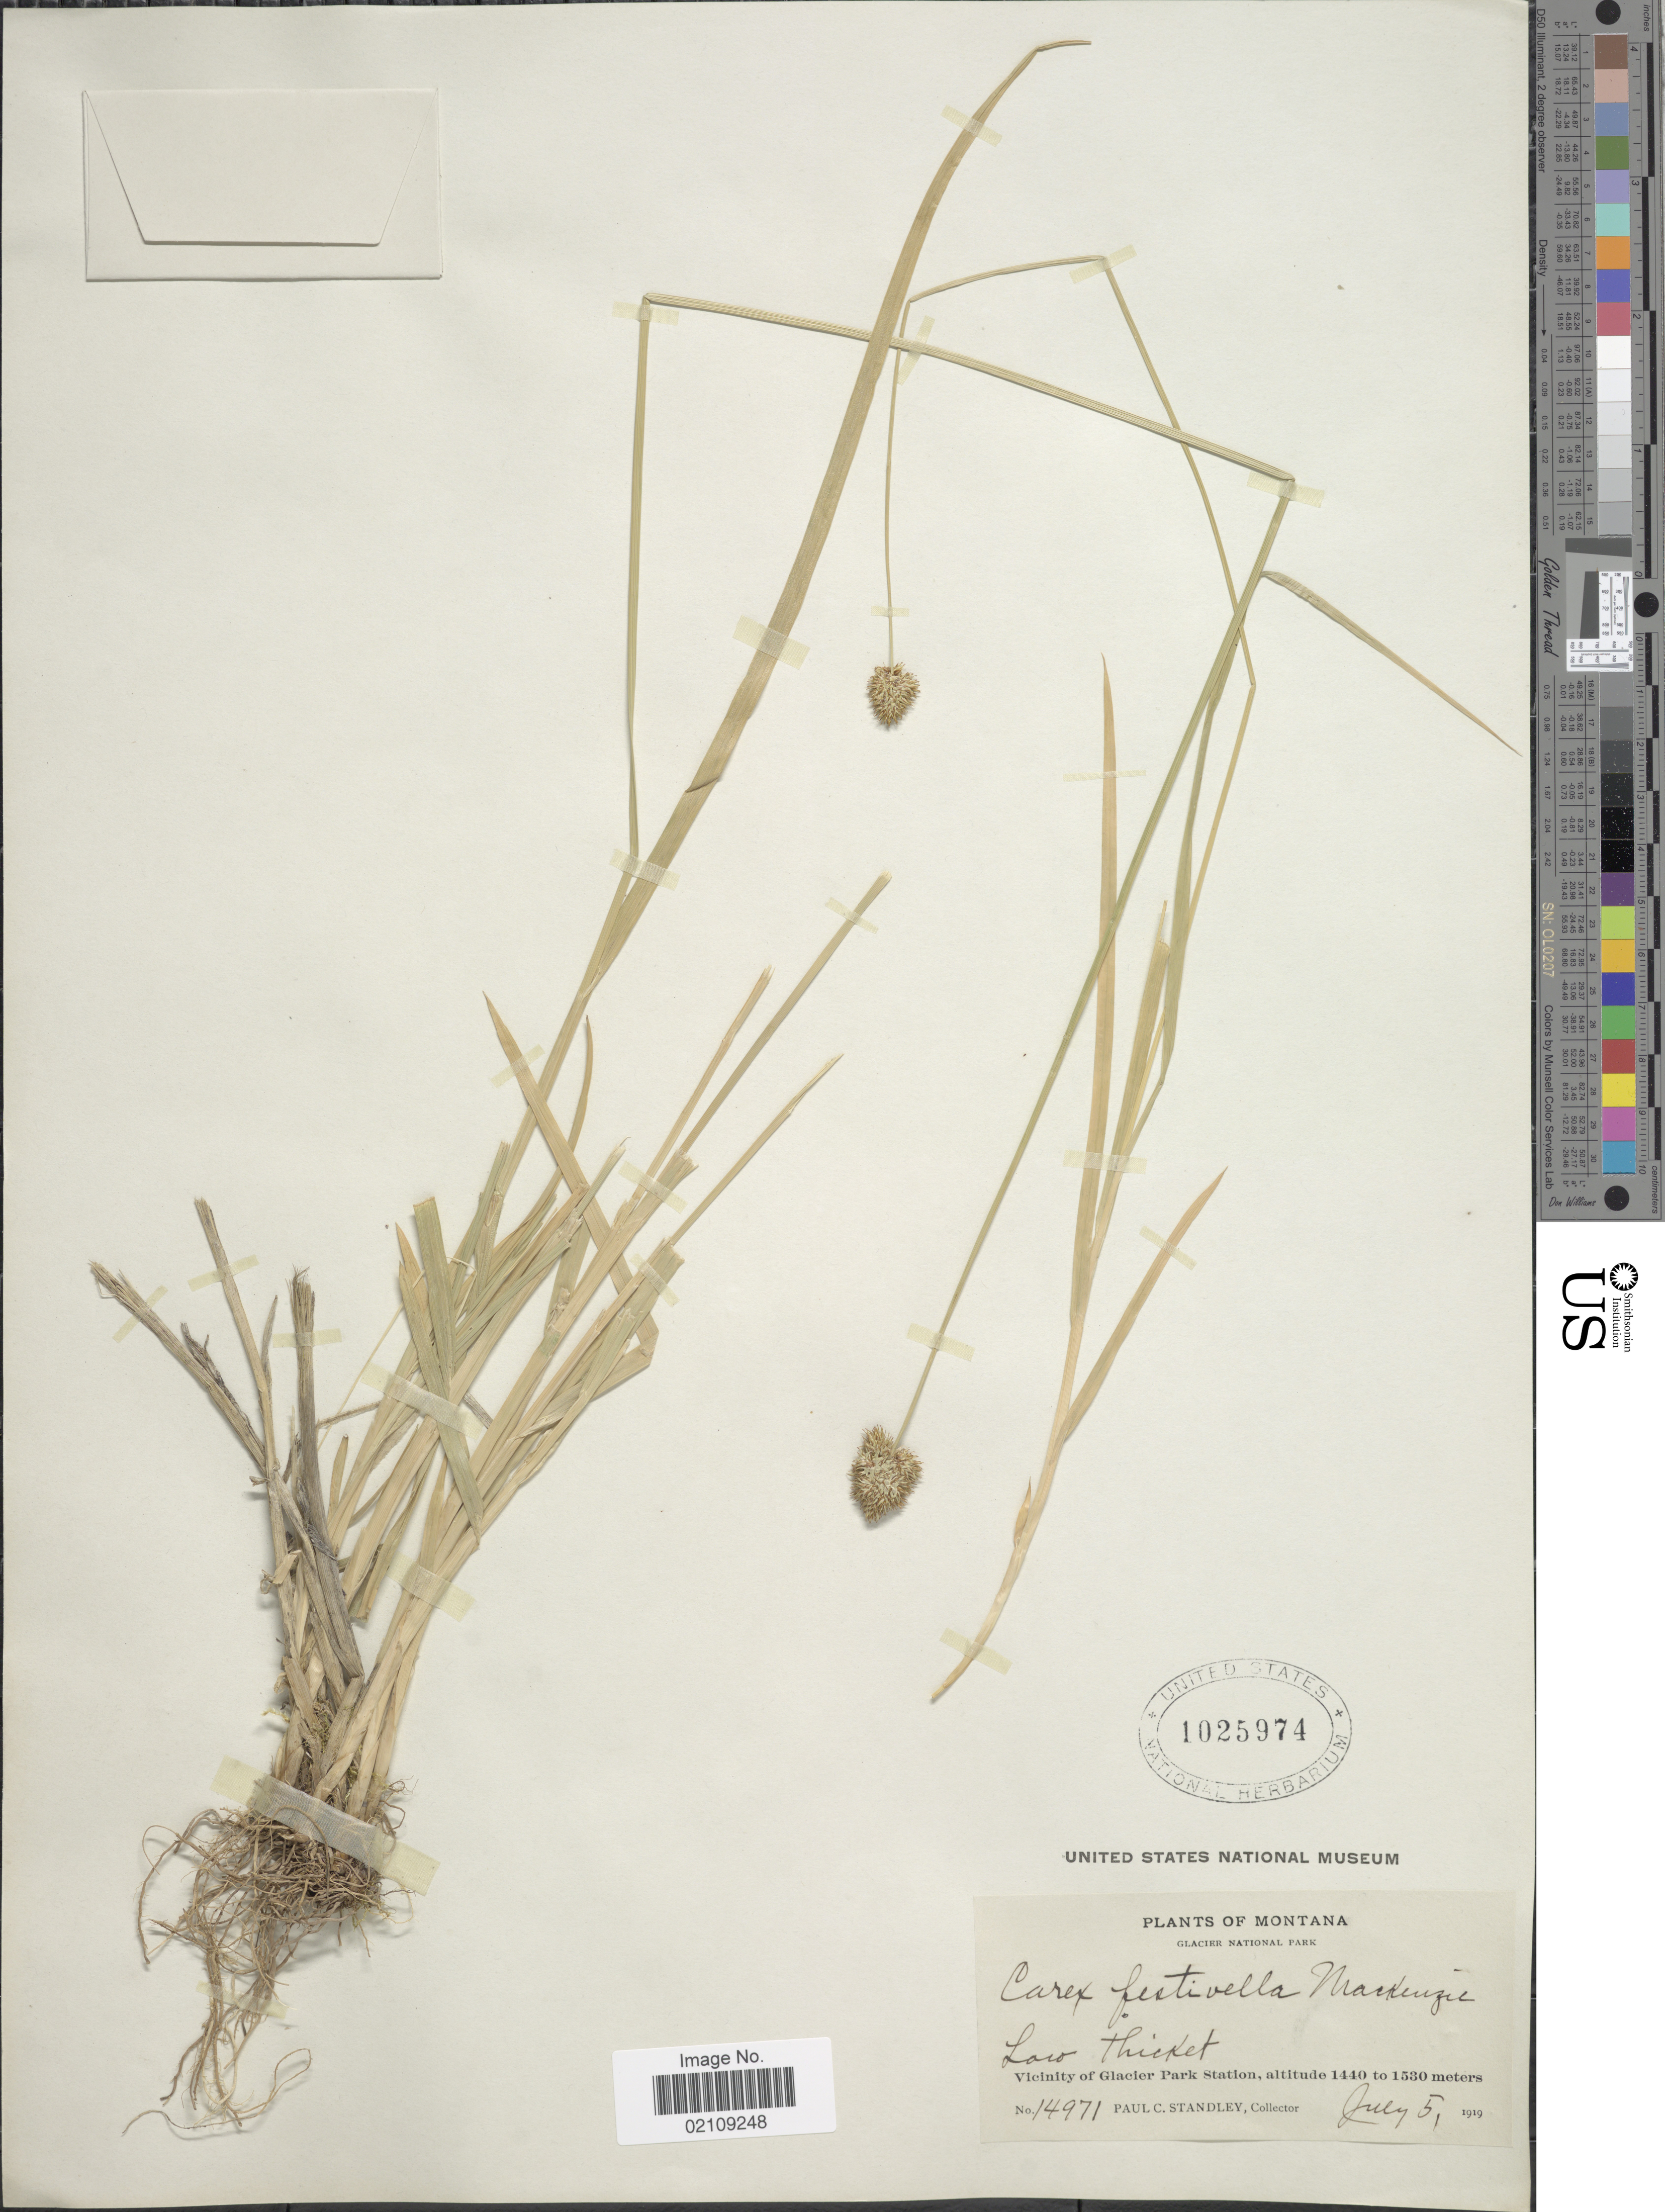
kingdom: Plantae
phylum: Tracheophyta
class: Liliopsida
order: Poales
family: Cyperaceae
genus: Carex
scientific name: Carex microptera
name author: Mack.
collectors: P. C. Standley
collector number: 14971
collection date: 1919-07-05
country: United States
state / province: Montana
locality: Glacier National Park, Low thicket, Vicinity of Glacier Park Station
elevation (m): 1440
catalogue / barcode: US 1025974